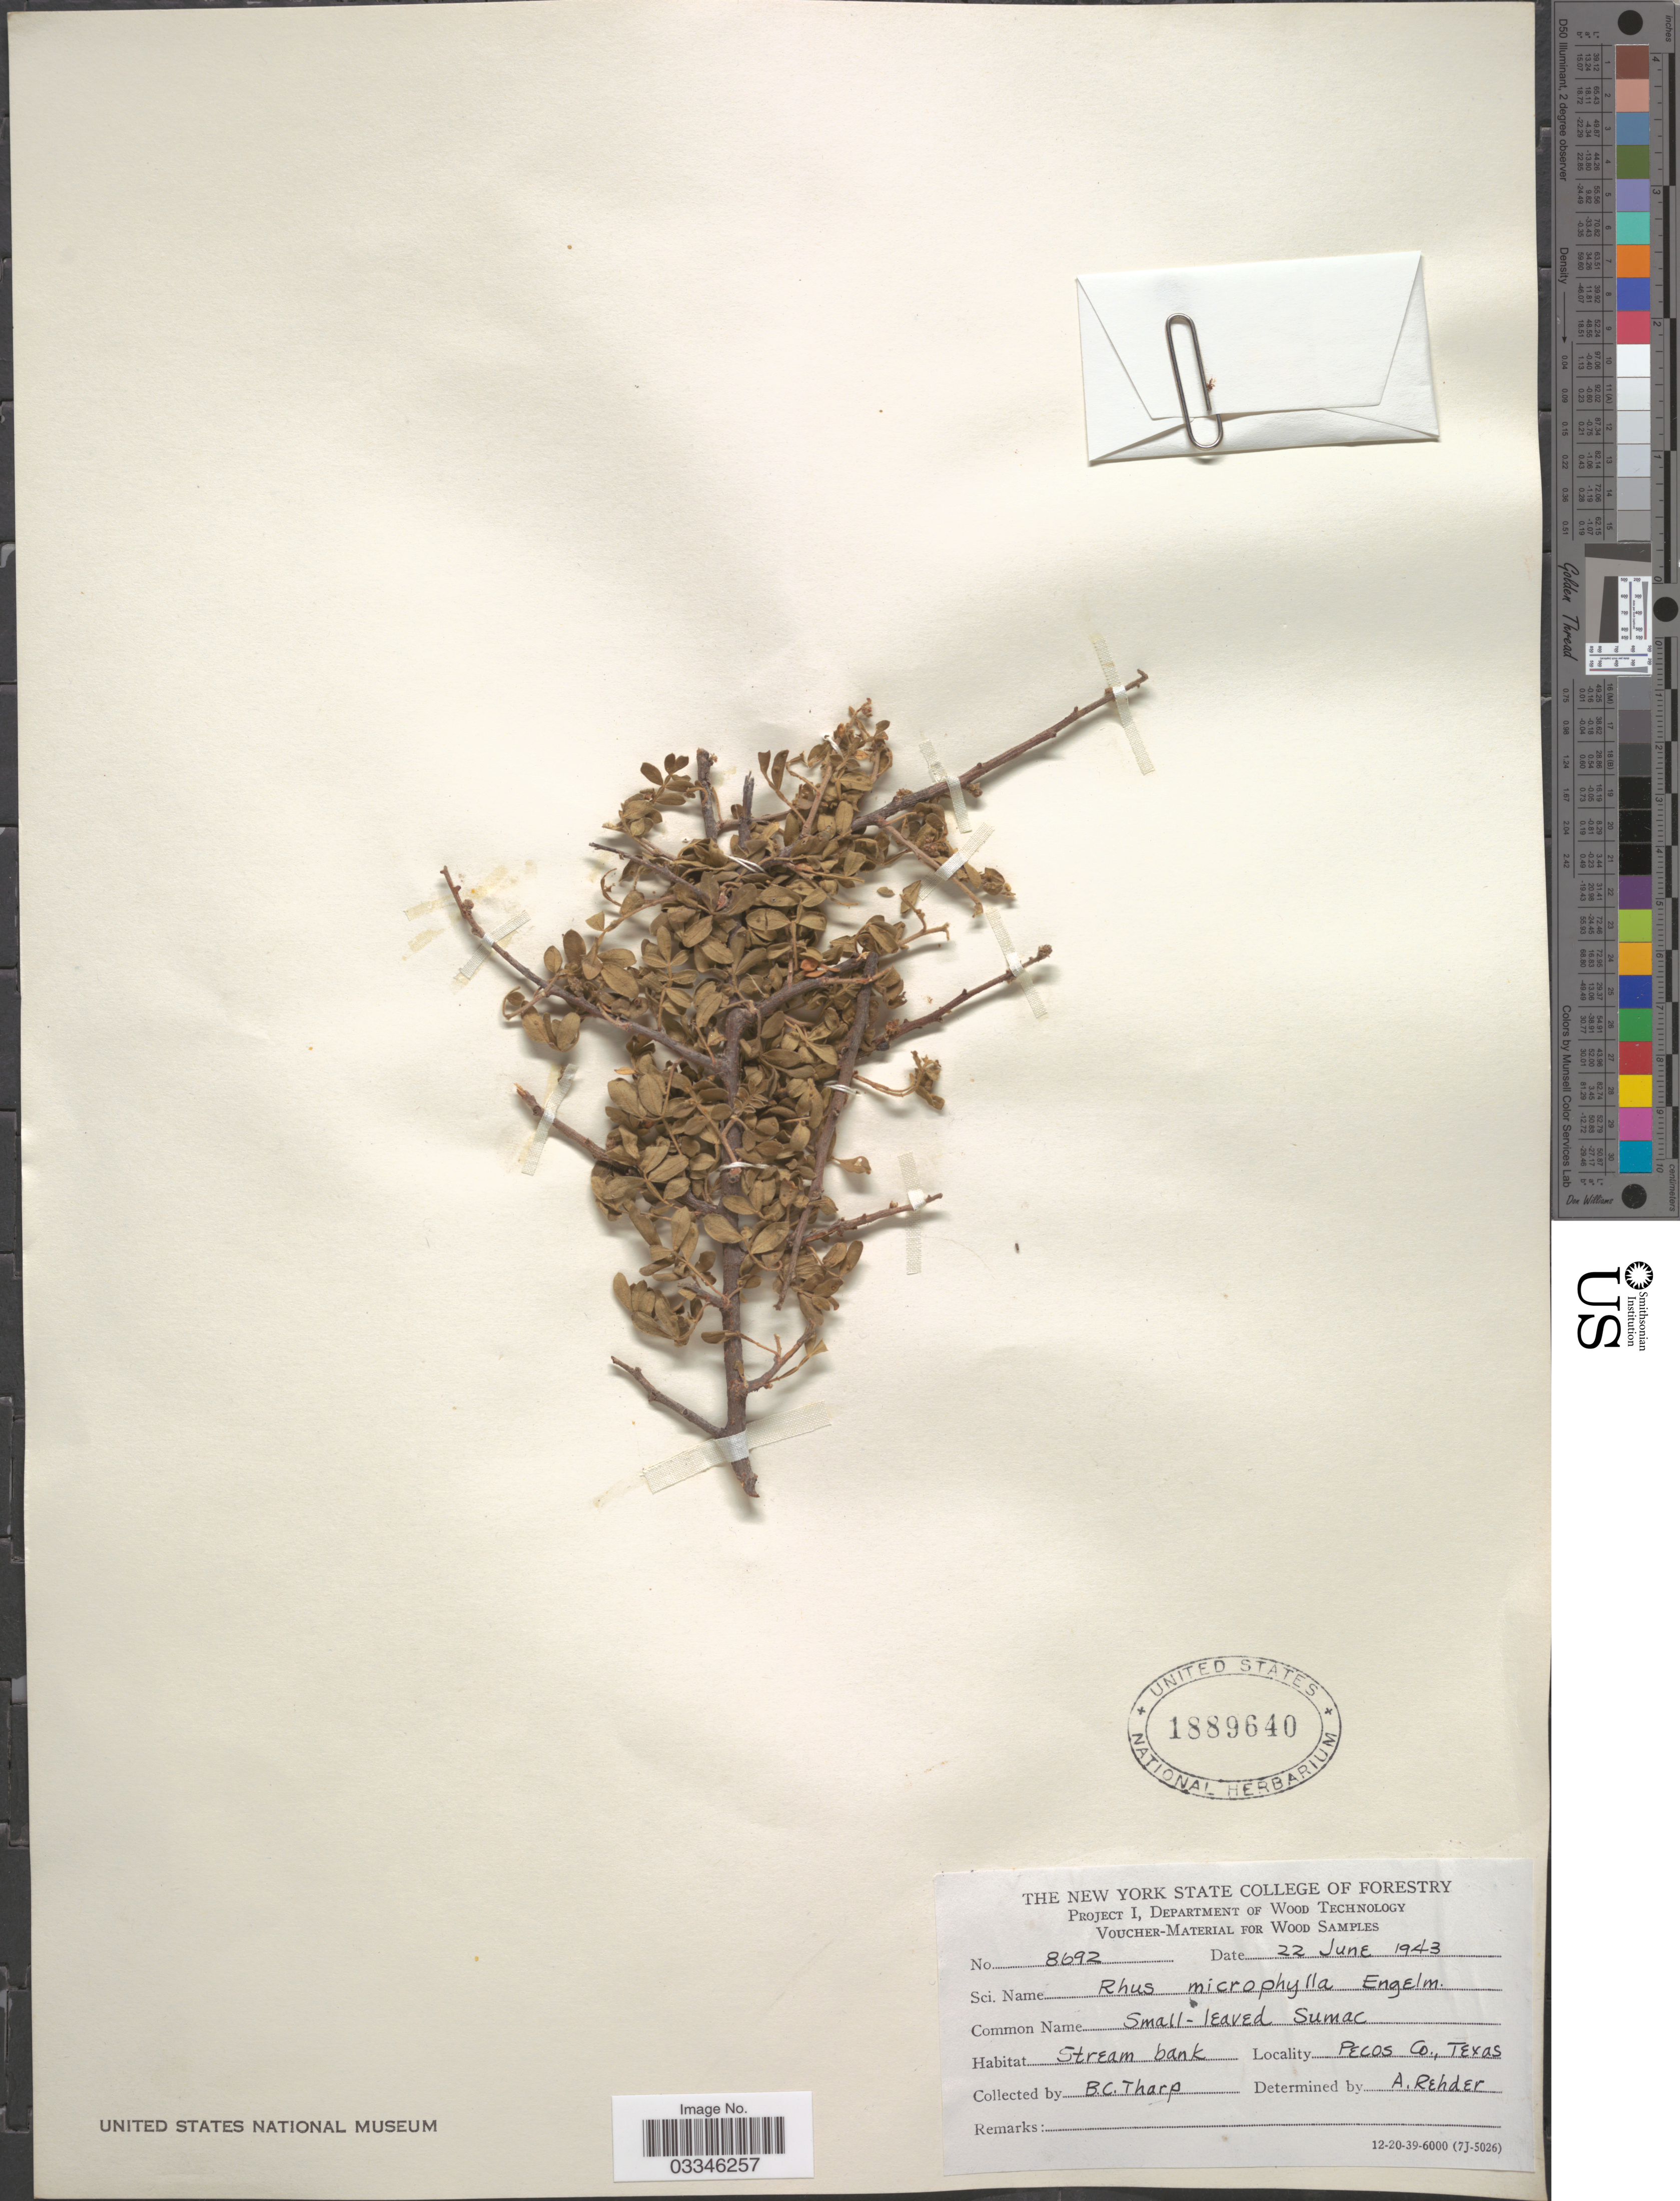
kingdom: Plantae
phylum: Tracheophyta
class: Magnoliopsida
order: Sapindales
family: Anacardiaceae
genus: Rhus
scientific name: Rhus microphylla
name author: Engelm.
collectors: B. C. Tharp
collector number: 8692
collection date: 1943-06-22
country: United States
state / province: Texas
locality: Pecos Co.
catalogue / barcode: US 1889640